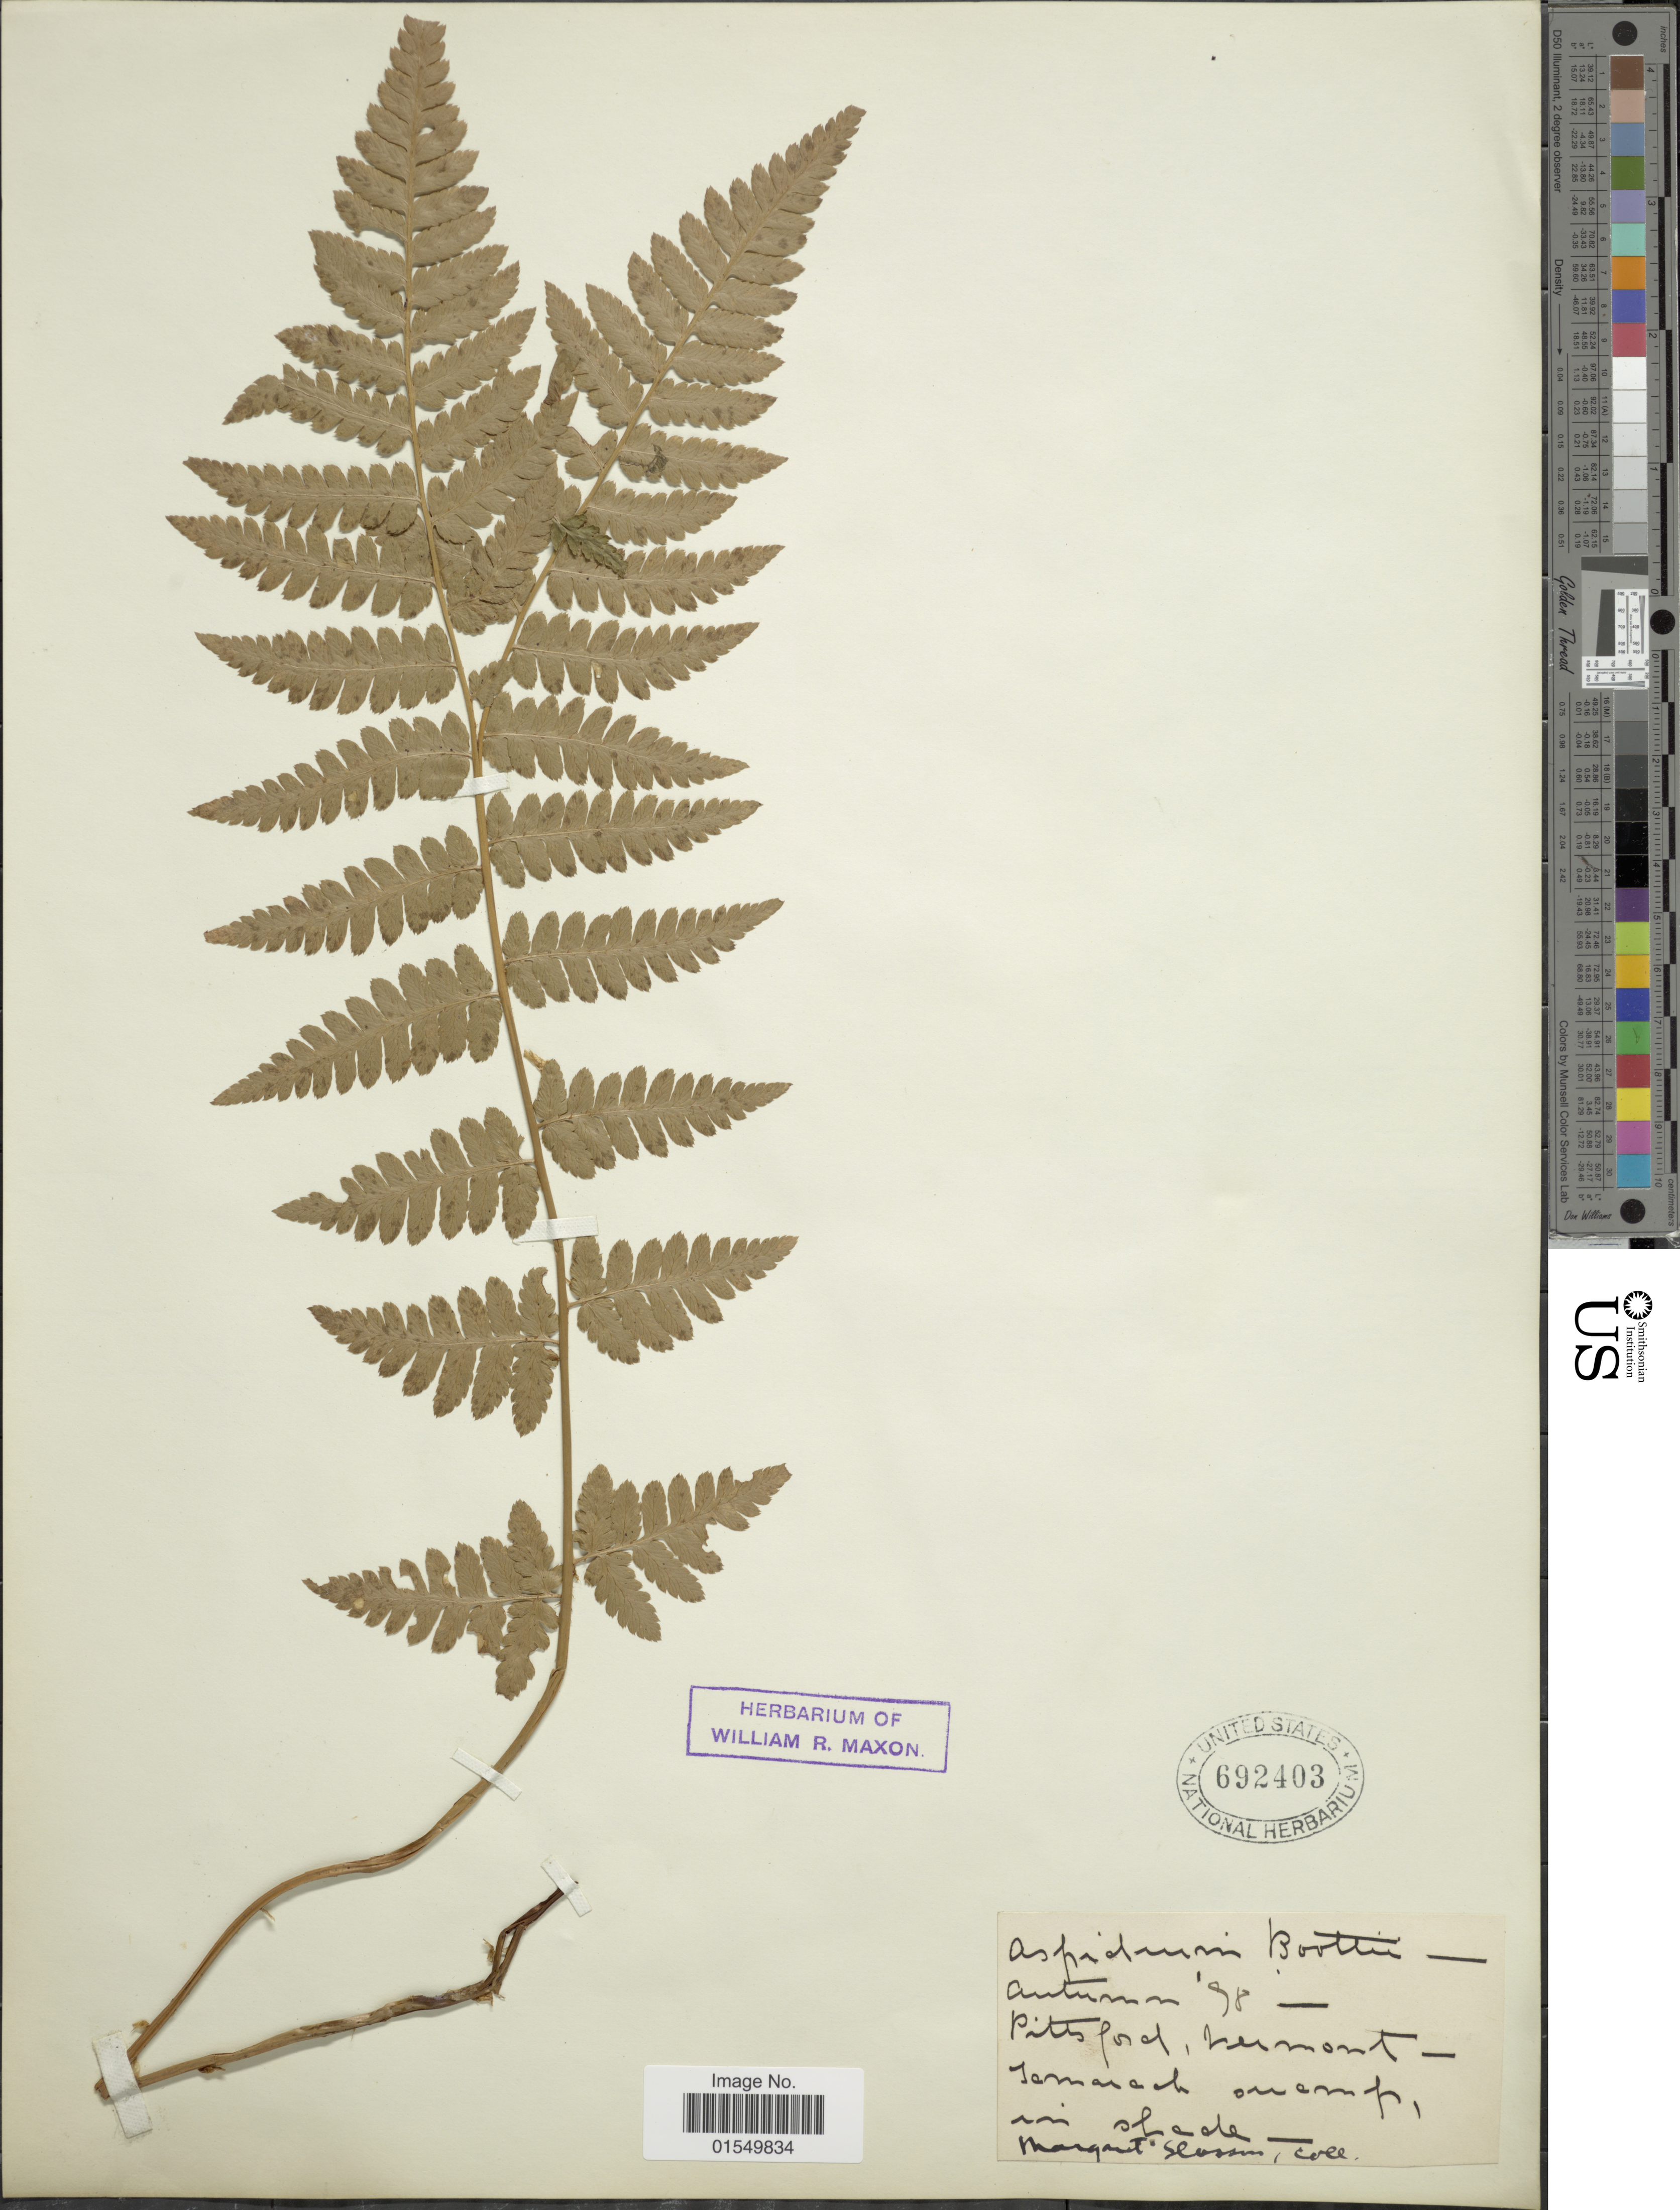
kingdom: Plantae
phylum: Tracheophyta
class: Polypodiopsida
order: Polypodiales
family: Dryopteridaceae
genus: Dryopteris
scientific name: Dryopteris x boottii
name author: Underw.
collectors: M. Slosson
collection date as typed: Transcribed d/m/y: //98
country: United States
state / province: Vermont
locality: Pittsford, Vermont, Tamarack swamp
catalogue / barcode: US 692403